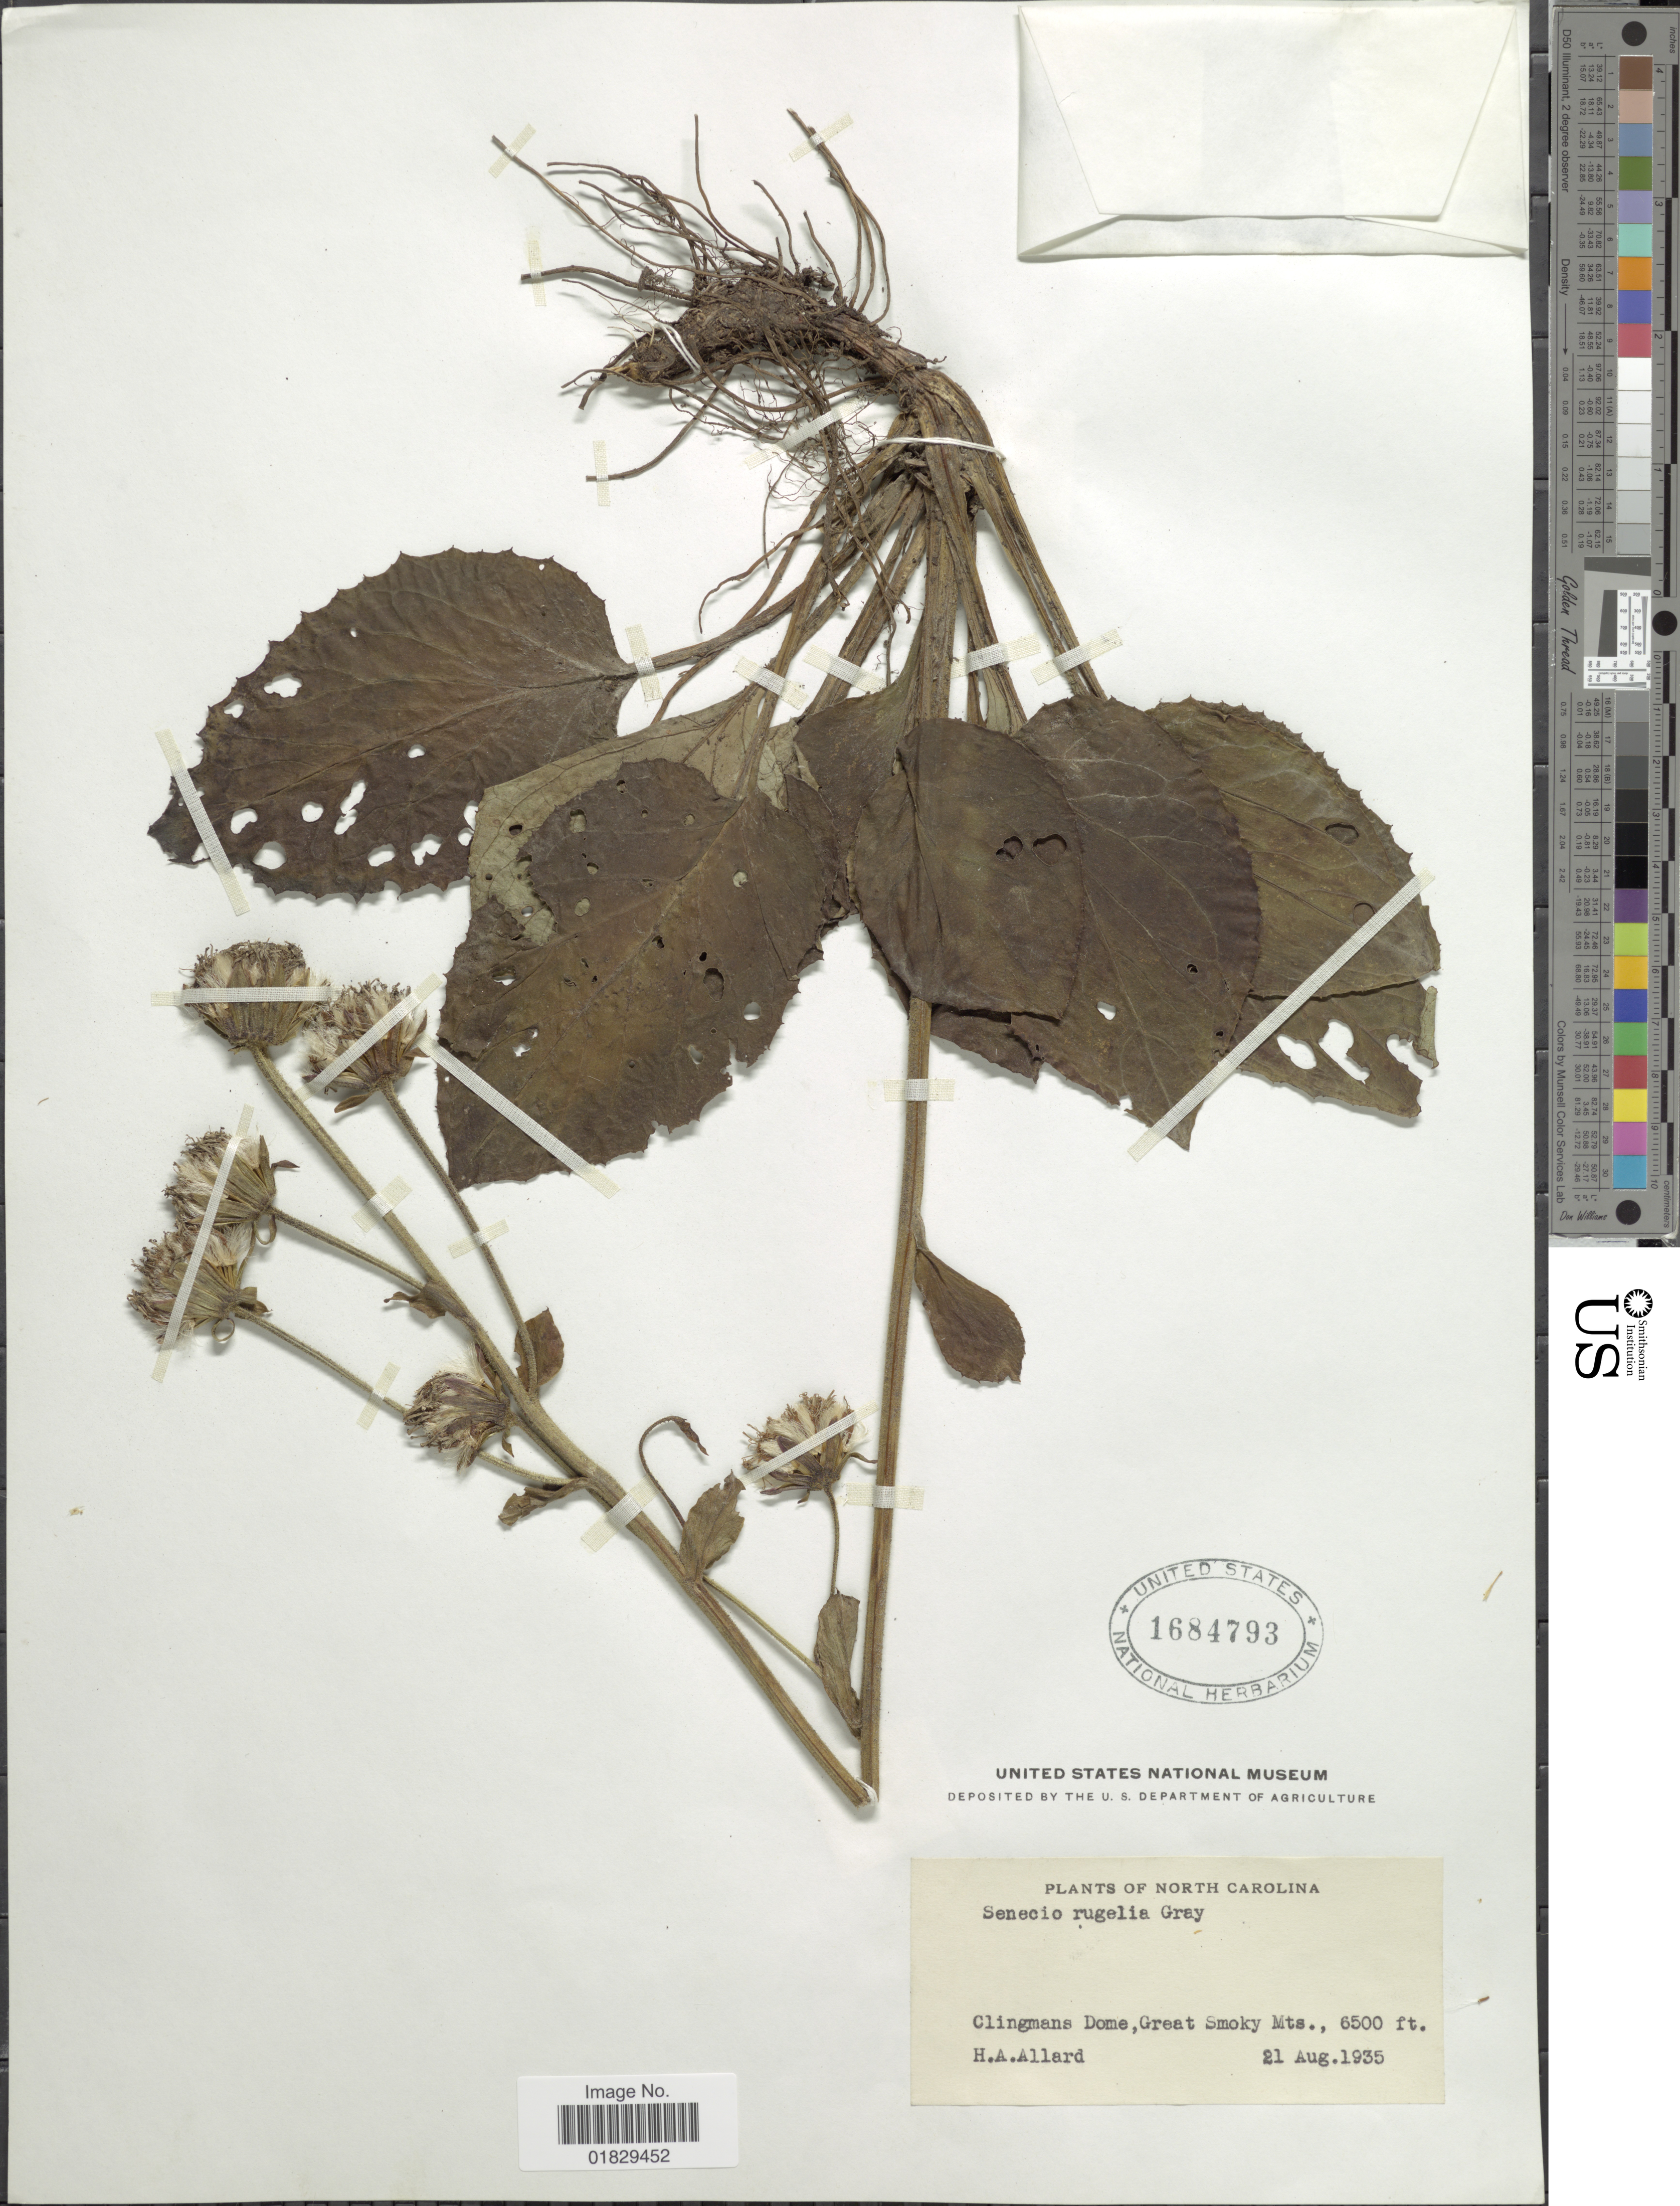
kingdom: Plantae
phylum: Tracheophyta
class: Magnoliopsida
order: Asterales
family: Asteraceae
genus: Rugelia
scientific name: Rugelia nudicaulis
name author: Shuttlew. ex Chapm.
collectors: H. A. Allard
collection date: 1935-08-21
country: United States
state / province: North Carolina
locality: Clingmans Dome, Great Smoky Mts.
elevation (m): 1981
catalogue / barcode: US 1684793